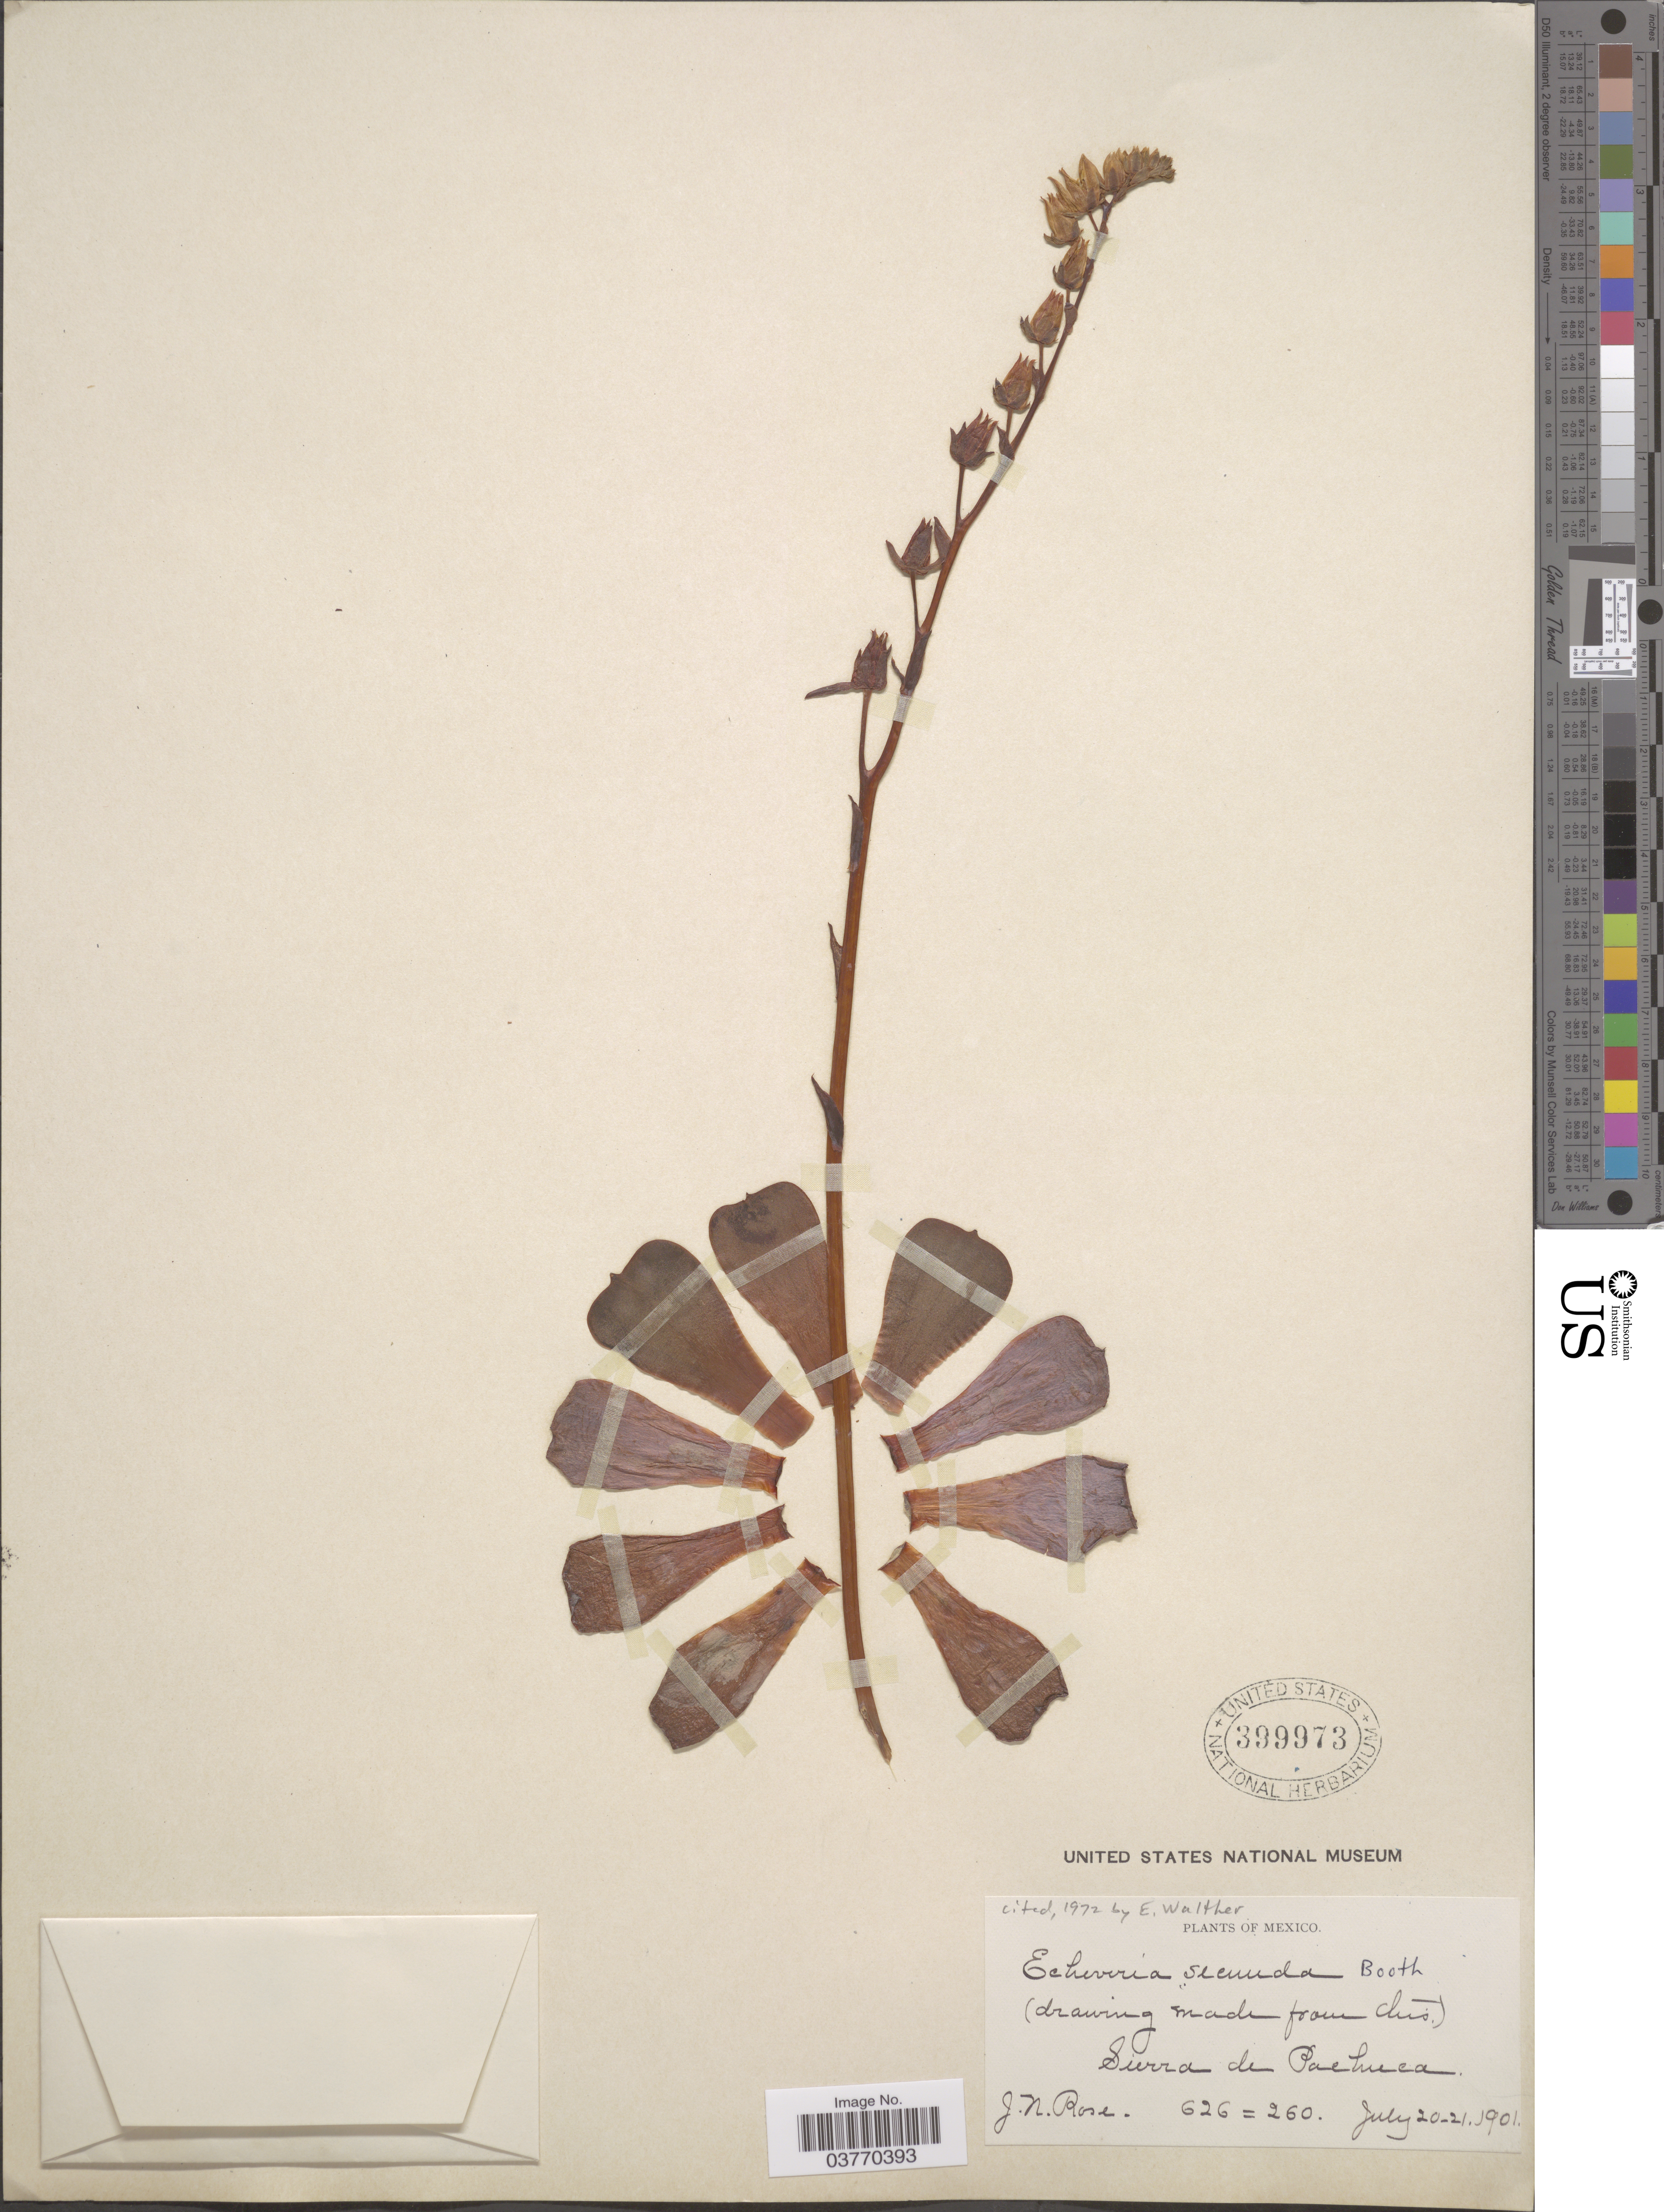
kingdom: Plantae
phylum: Tracheophyta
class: Magnoliopsida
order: Saxifragales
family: Crassulaceae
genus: Echeveria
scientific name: Echeveria secunda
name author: Booth ex Lindl.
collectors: J. N. Rose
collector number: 626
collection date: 1901-07-20/1901-07-21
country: Mexico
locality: Sierra de Pachuca.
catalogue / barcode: US 399973